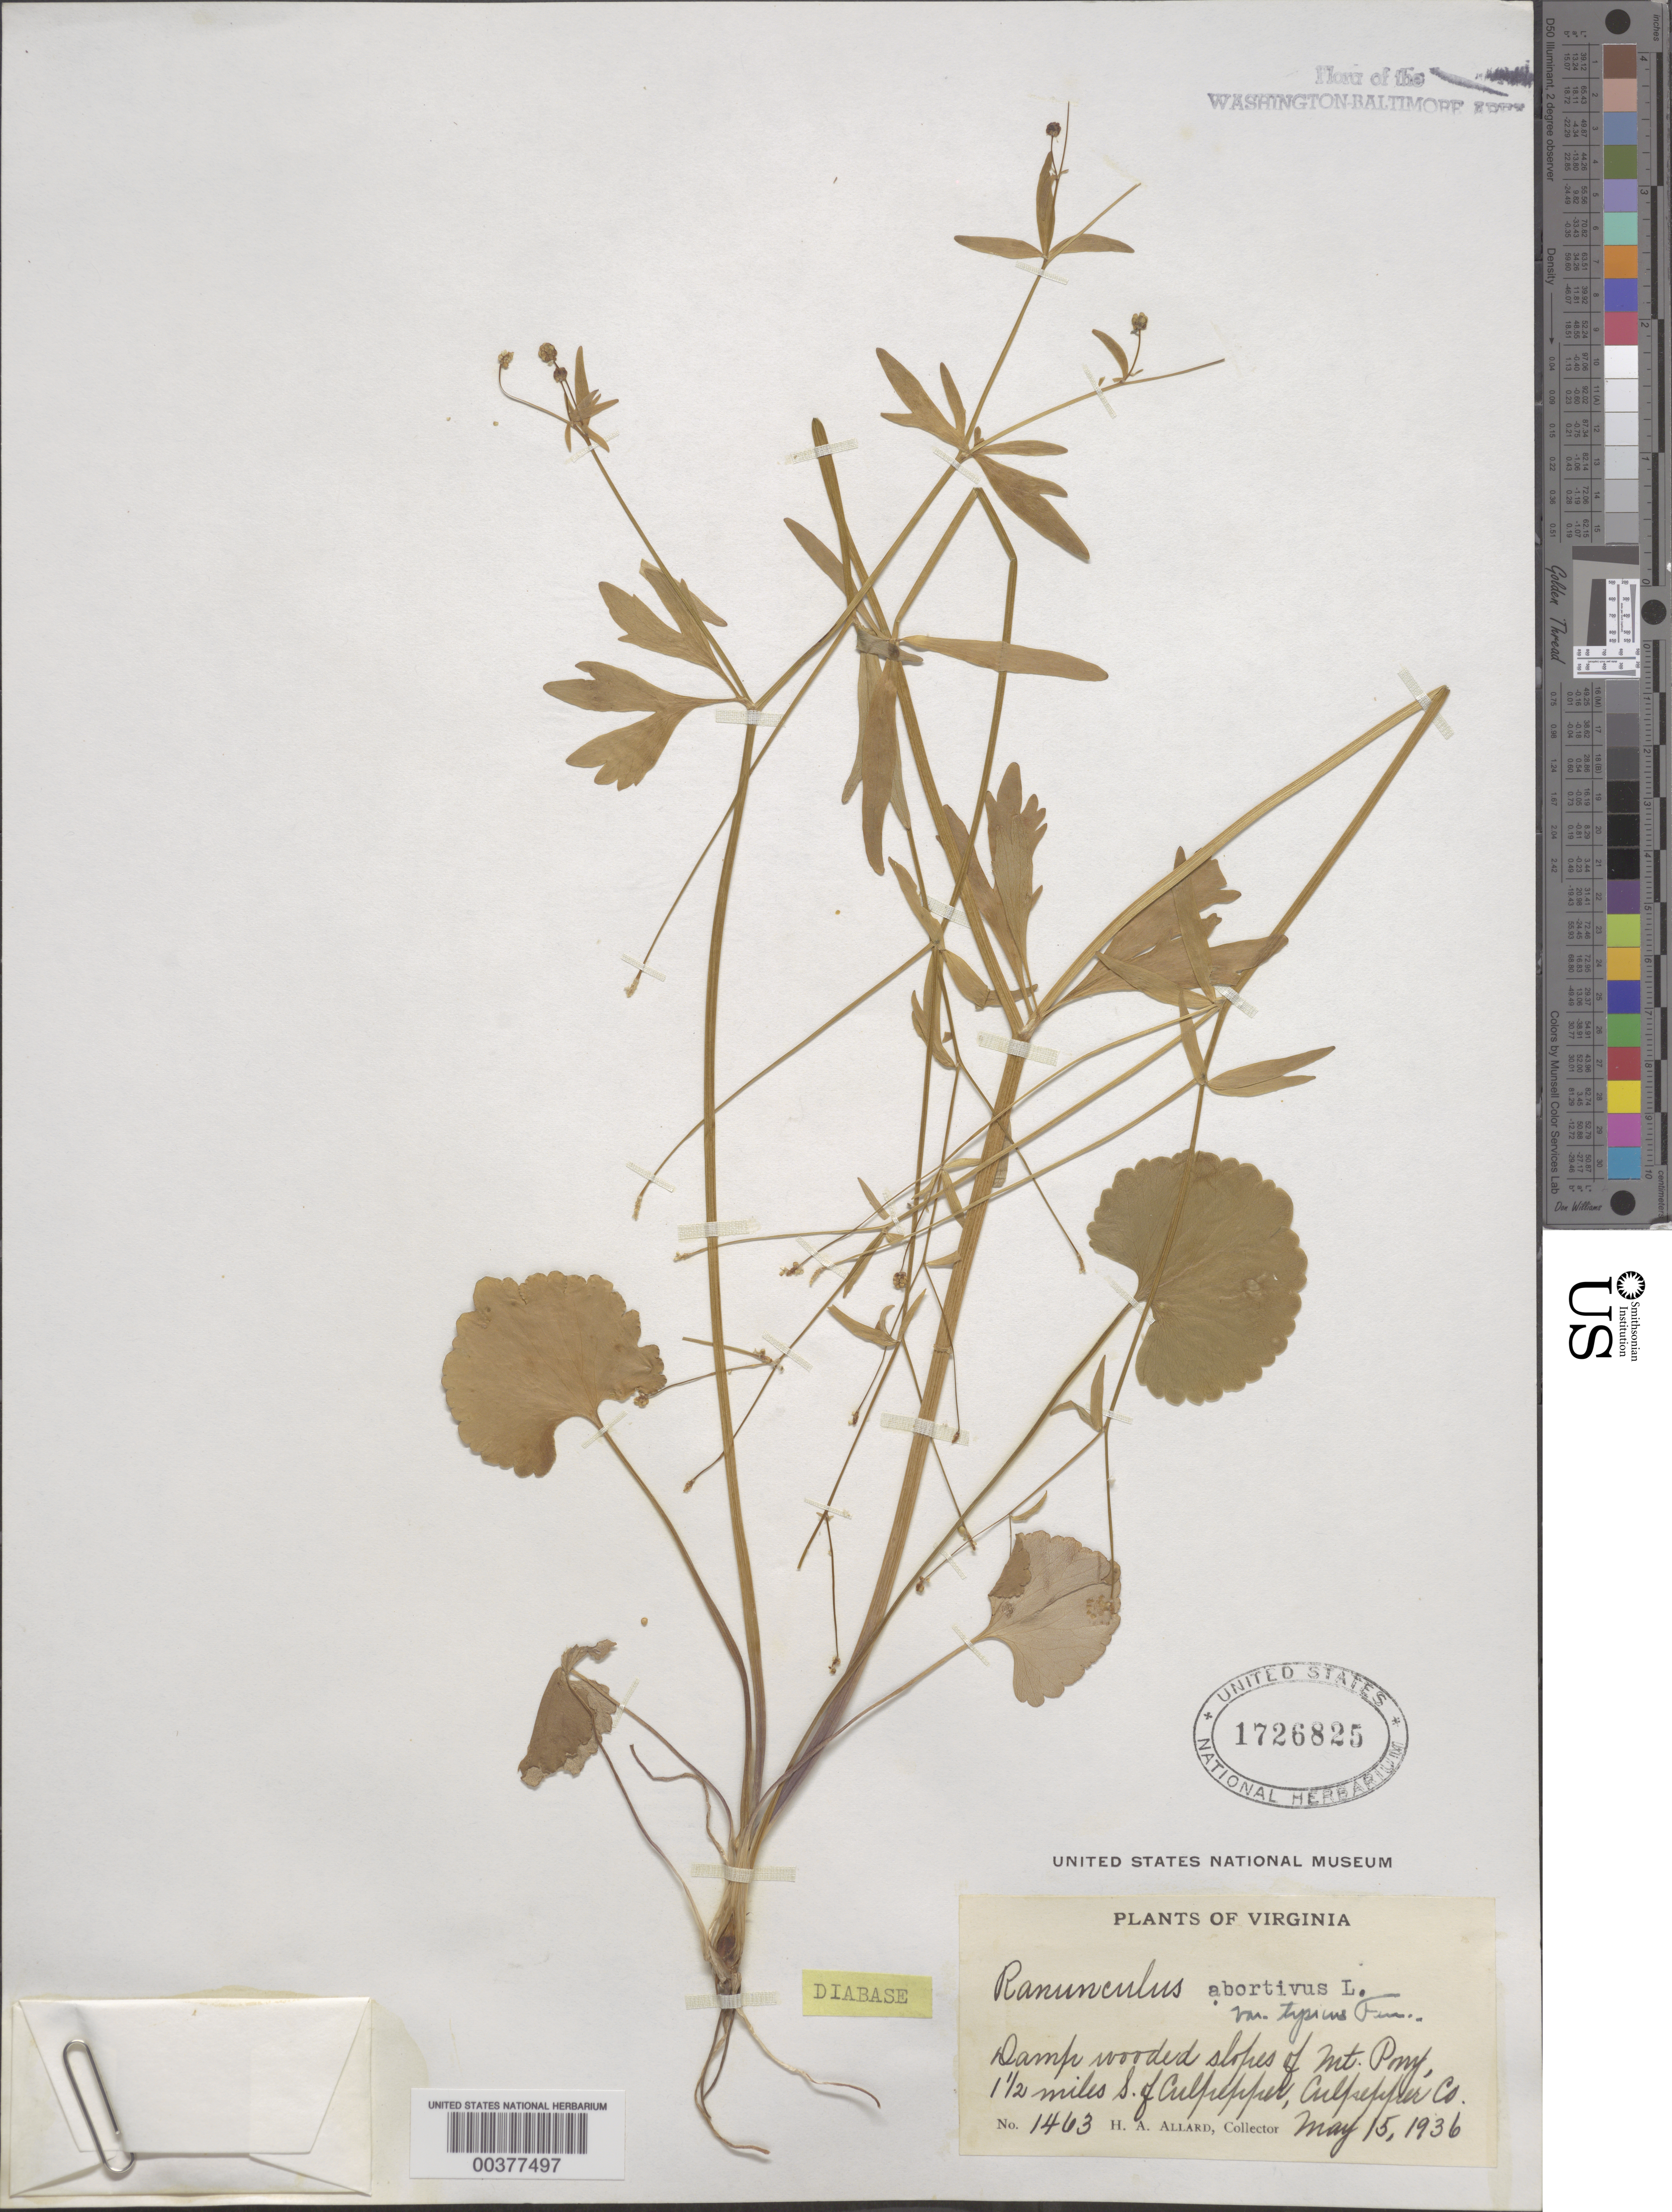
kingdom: Plantae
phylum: Tracheophyta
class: Magnoliopsida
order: Ranunculales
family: Ranunculaceae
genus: Ranunculus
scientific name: Ranunculus abortivus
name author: L.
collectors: H. A. Allard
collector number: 1463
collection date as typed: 15 May 1936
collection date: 1936-05-15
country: United States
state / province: Virginia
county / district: Culpeper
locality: Mount Pony, south of Culpepper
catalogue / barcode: US 1726825